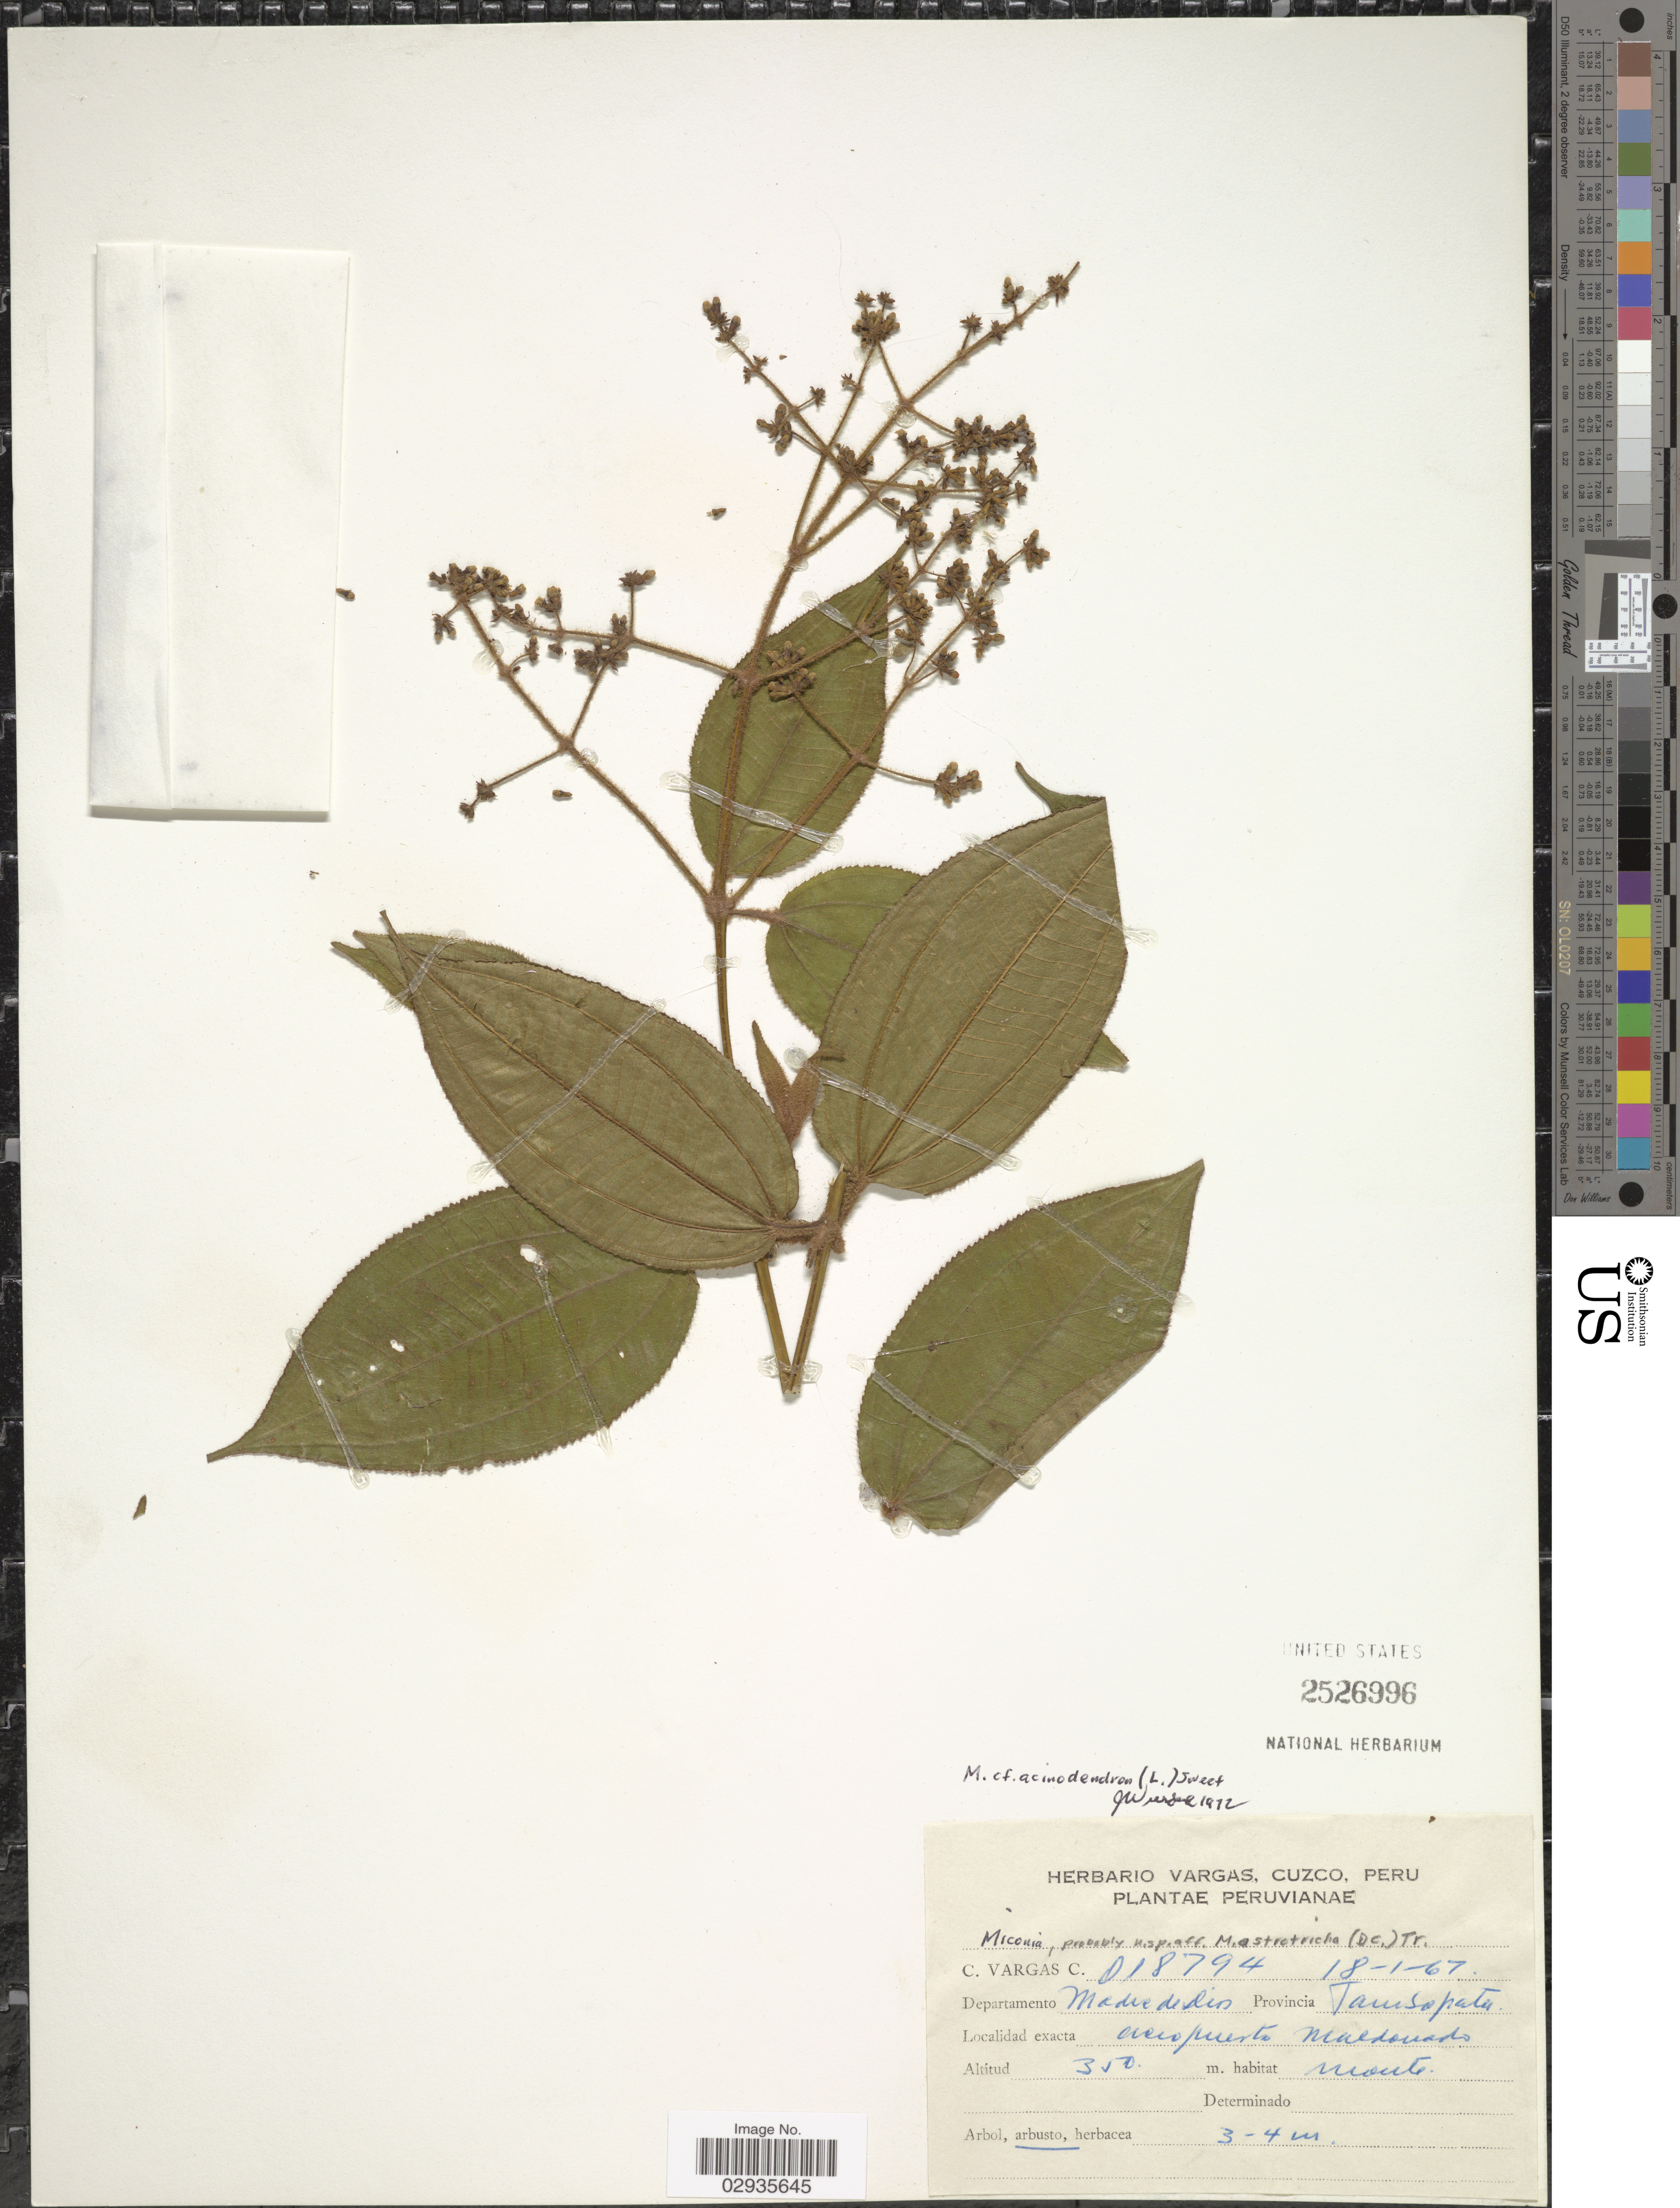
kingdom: Plantae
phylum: Tracheophyta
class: Magnoliopsida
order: Myrtales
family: Melastomataceae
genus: Miconia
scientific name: Miconia acinodendron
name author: (L.) Sweet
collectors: C. Vargas Calderón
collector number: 018794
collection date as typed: Transcribed d/m/y: 18/1/67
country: Peru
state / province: Madre de Dios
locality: Departamento Madre de Dios. Provincia Tambopata. Aeropuerto Maldonado.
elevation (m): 350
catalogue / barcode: US 2526996